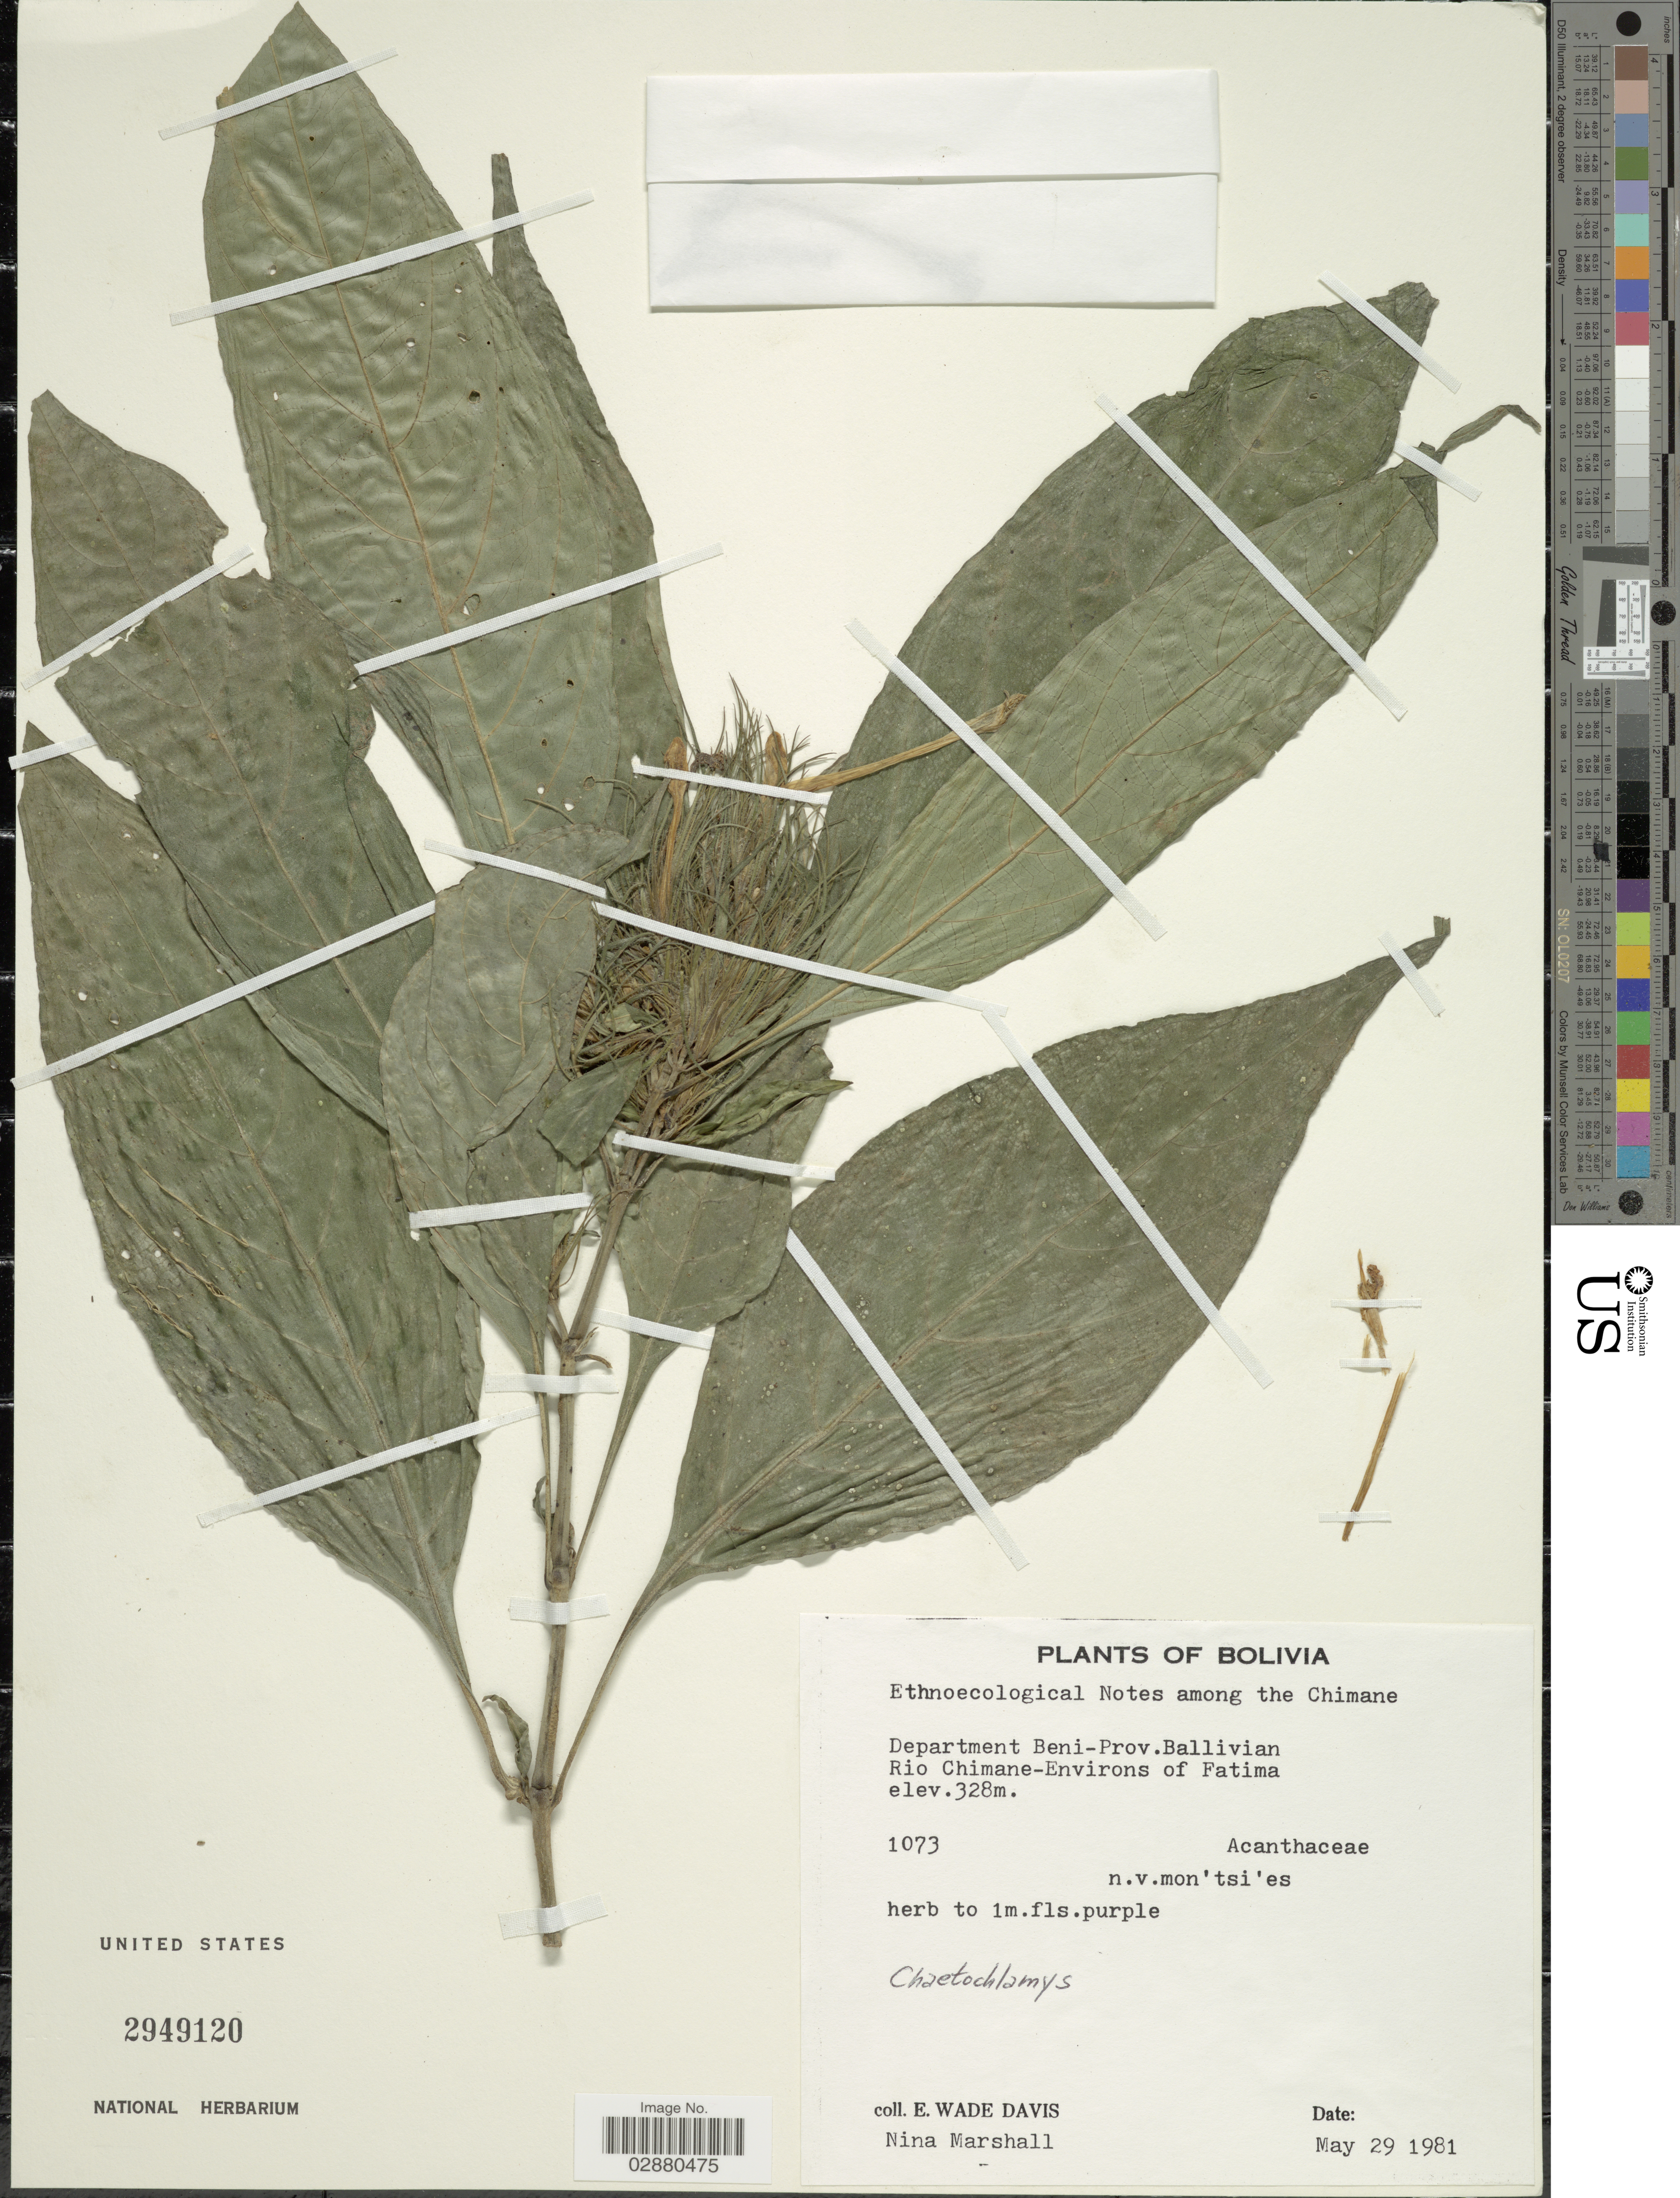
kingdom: Plantae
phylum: Tracheophyta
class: Magnoliopsida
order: Lamiales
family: Acanthaceae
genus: Justicia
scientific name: Justicia riedeliana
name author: (Nees) V.A.W. Graham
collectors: E. Wade-Davis & N. Marshall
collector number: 1073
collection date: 1981-05-29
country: Bolivia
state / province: Beni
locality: Department Beni-Prov. Ballivian Rio Chimane-Environs of Fatima.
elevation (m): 328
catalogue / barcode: US 2949120